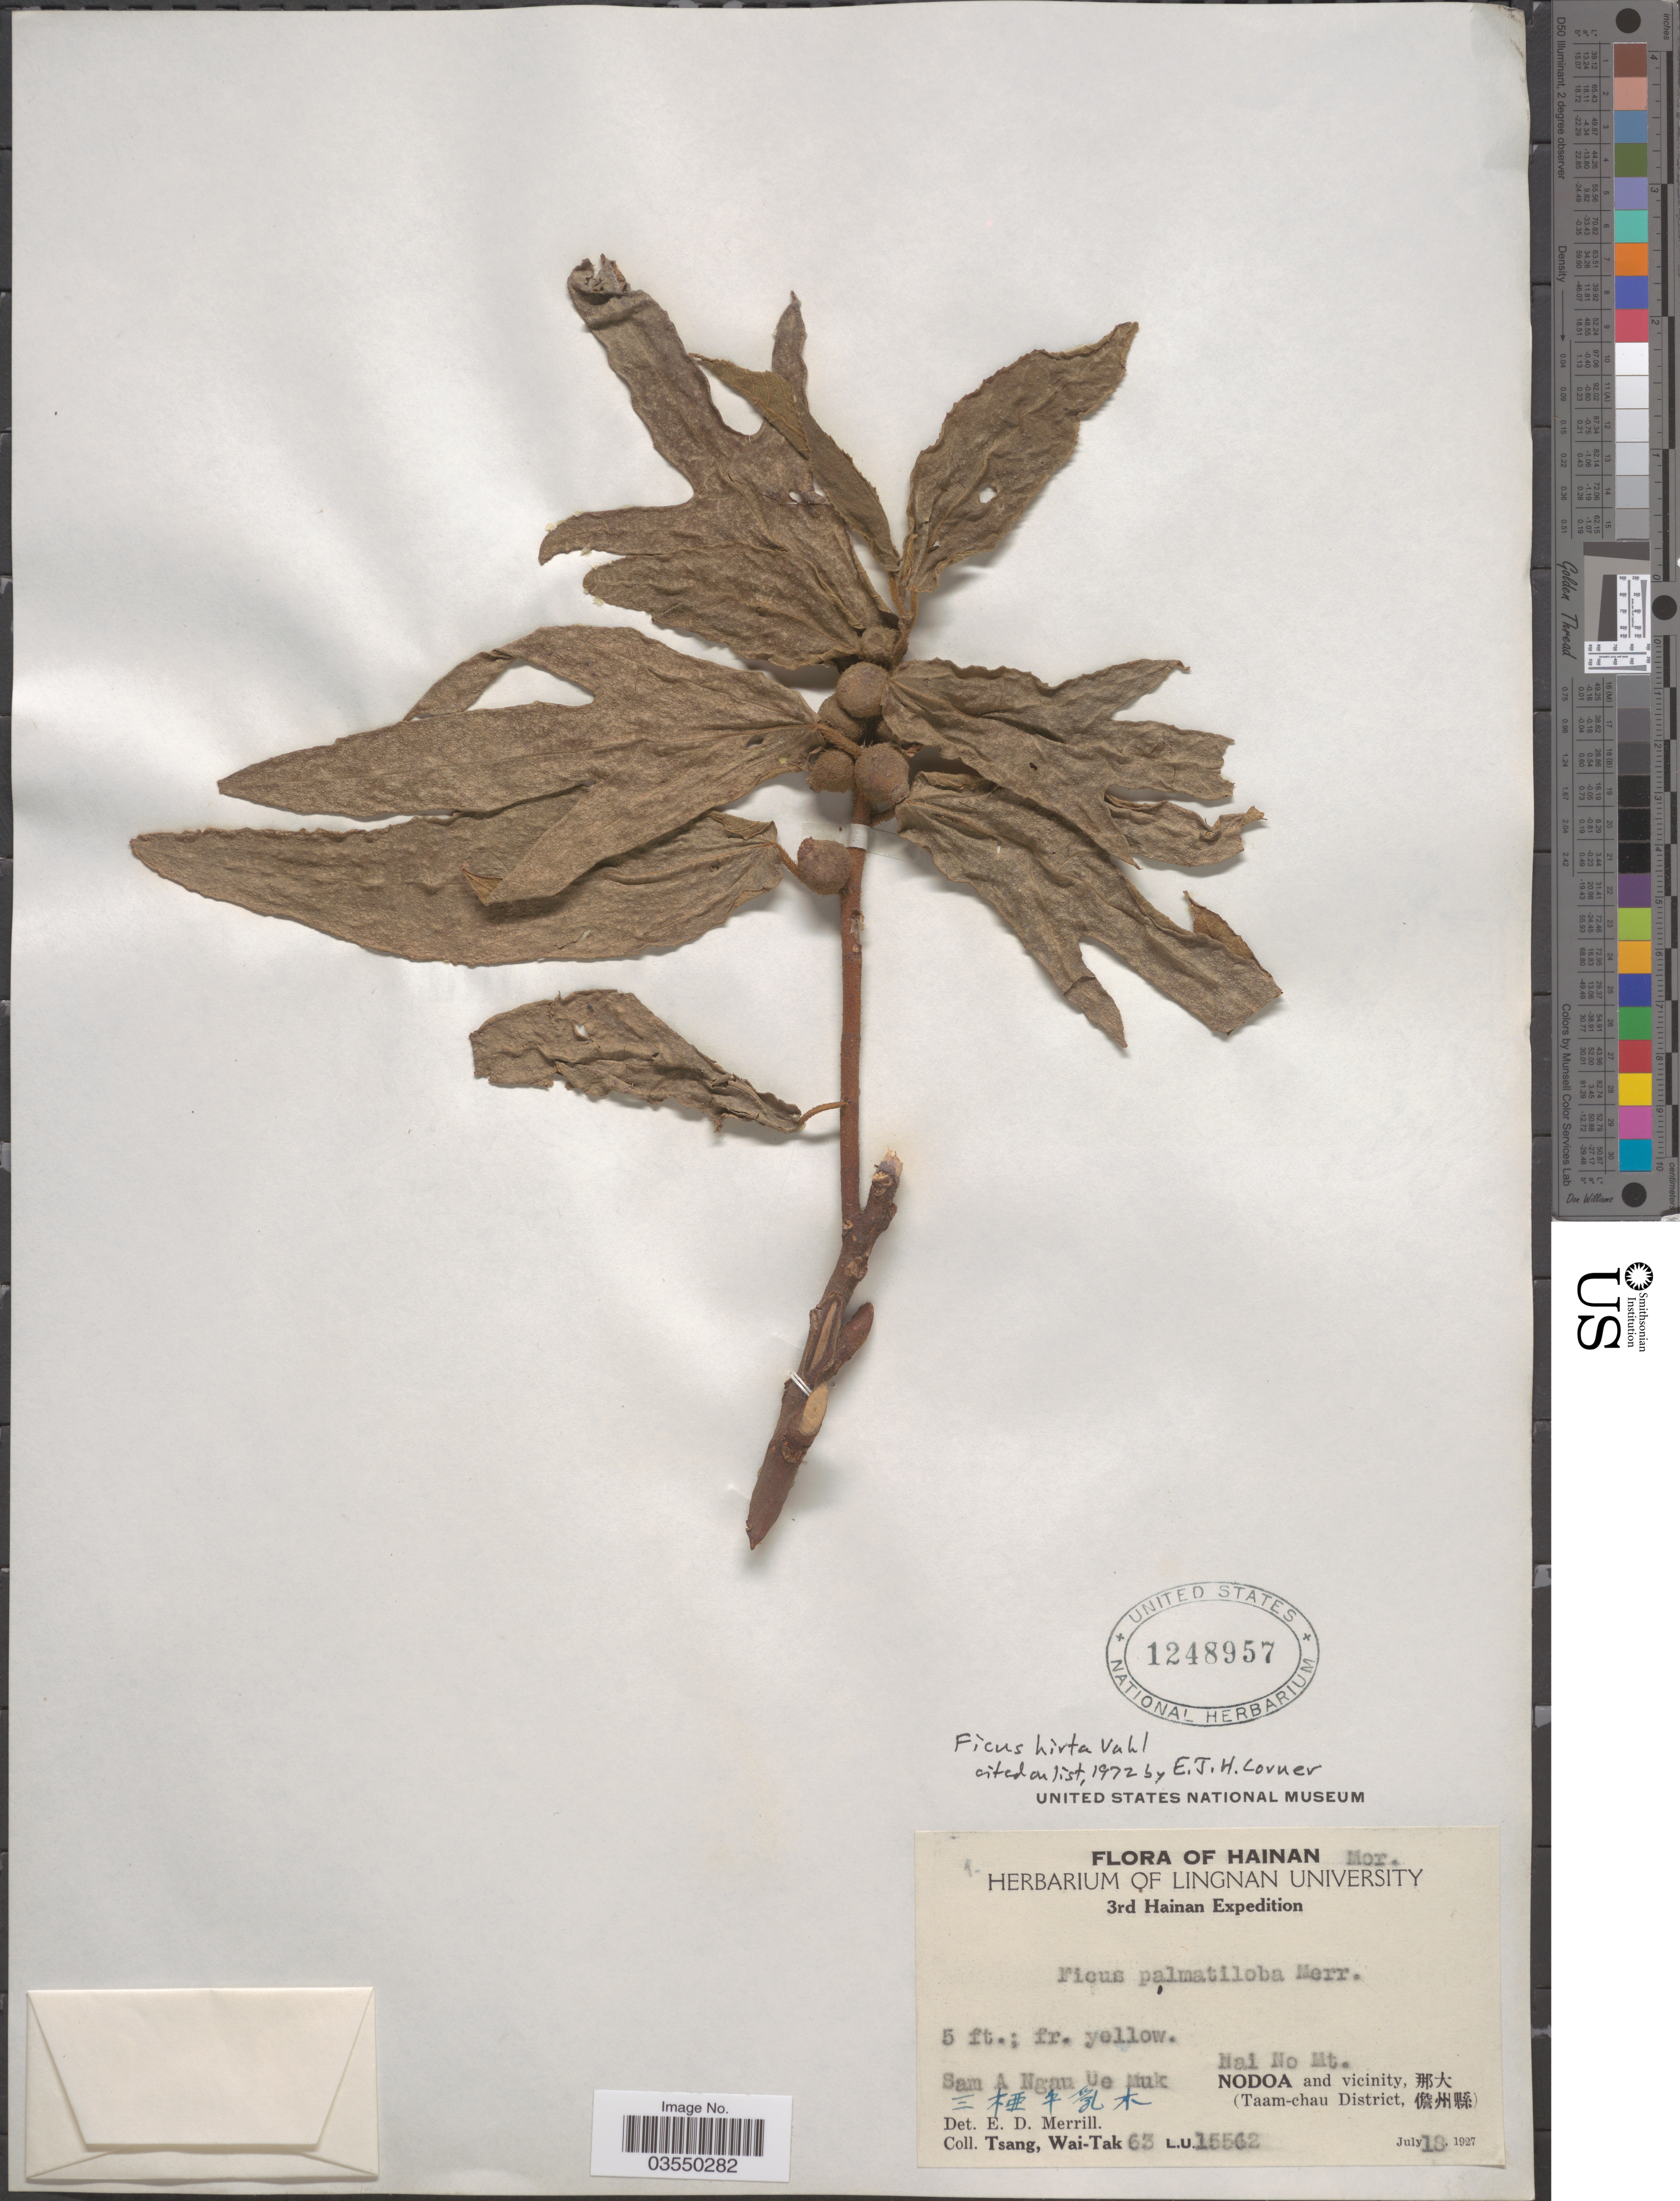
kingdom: Plantae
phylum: Tracheophyta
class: Magnoliopsida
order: Rosales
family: Moraceae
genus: Ficus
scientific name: Ficus hirta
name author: Vahl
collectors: W. T. Tsang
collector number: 63L.U.15562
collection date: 1927-07-18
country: China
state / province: Hainan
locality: Sam A Ngau Ue Muk X. Nai No Mt. Nodoa and vicinity, X (Taam-chau District, X).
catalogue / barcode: US 1248957